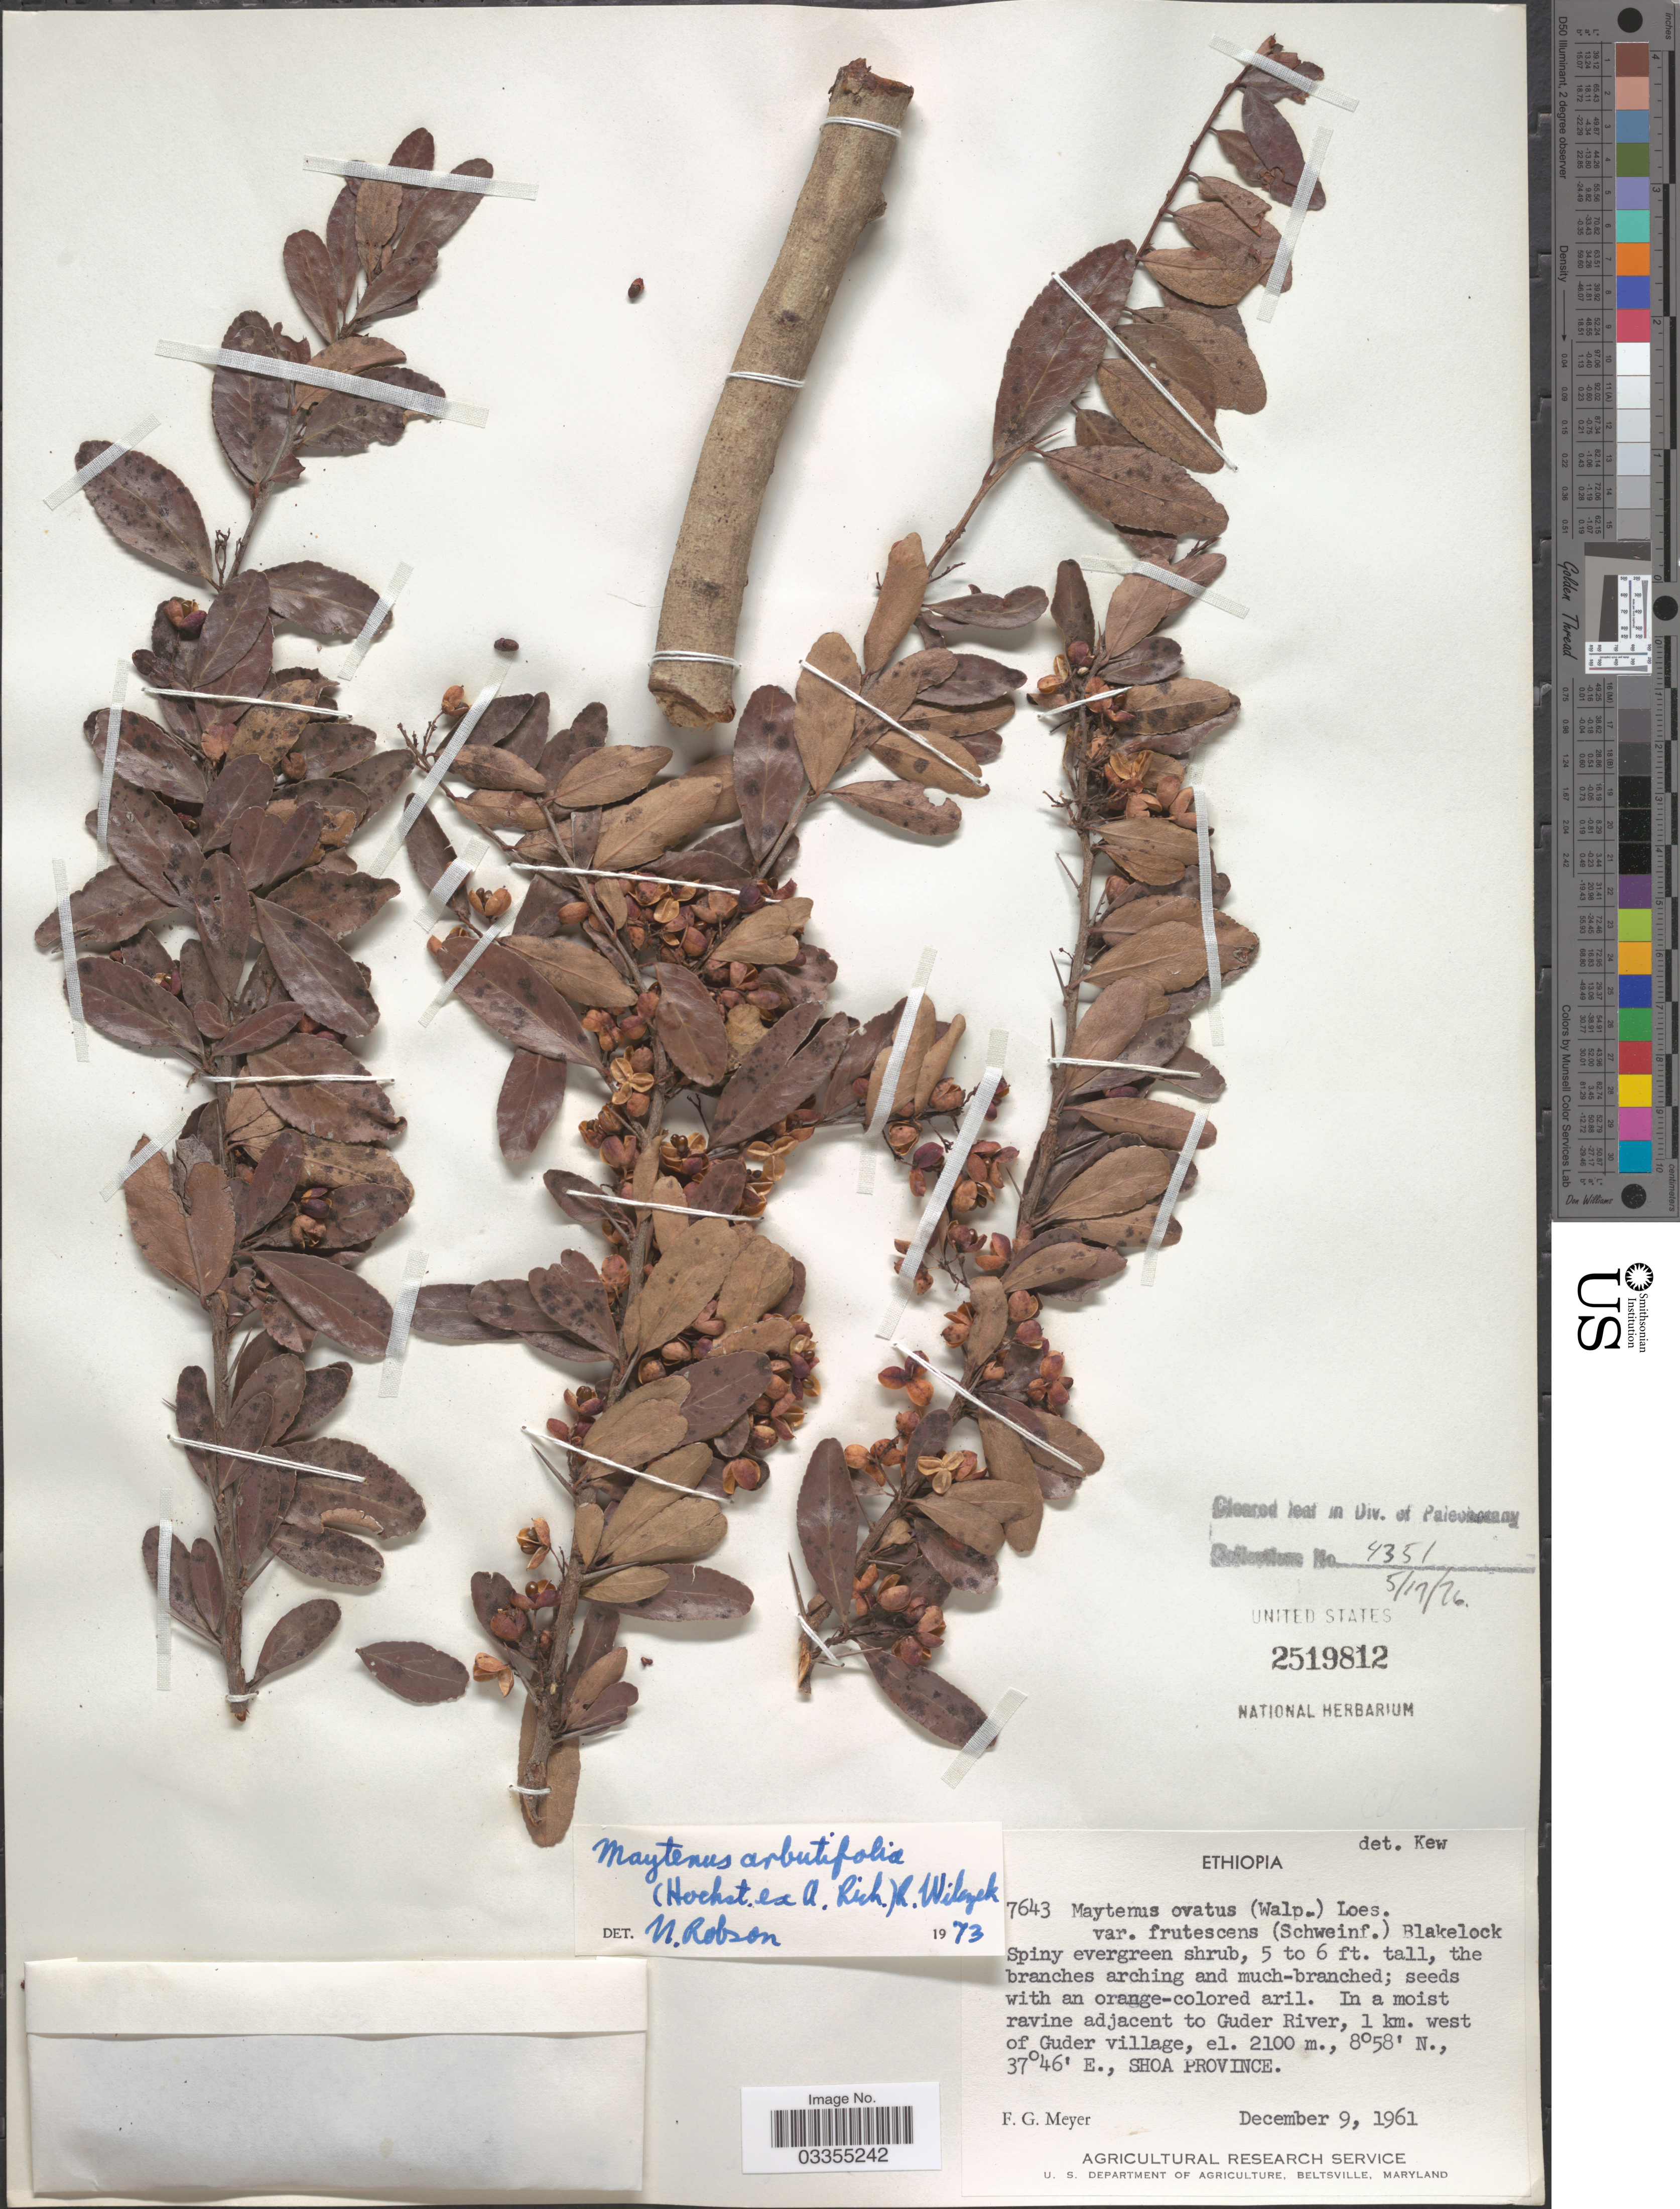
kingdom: Plantae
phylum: Tracheophyta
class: Magnoliopsida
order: Celastrales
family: Celastraceae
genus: Maytenus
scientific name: Maytenus arbutifolia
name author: (A. Rich.) R. Wilczek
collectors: F. G. Meyer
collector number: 7643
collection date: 1961-12-09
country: Ethiopia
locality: In a moist ravine adjacent to Guder River, 1 km. west of Guder village, Shoa Province.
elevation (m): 2100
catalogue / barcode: US 2519812